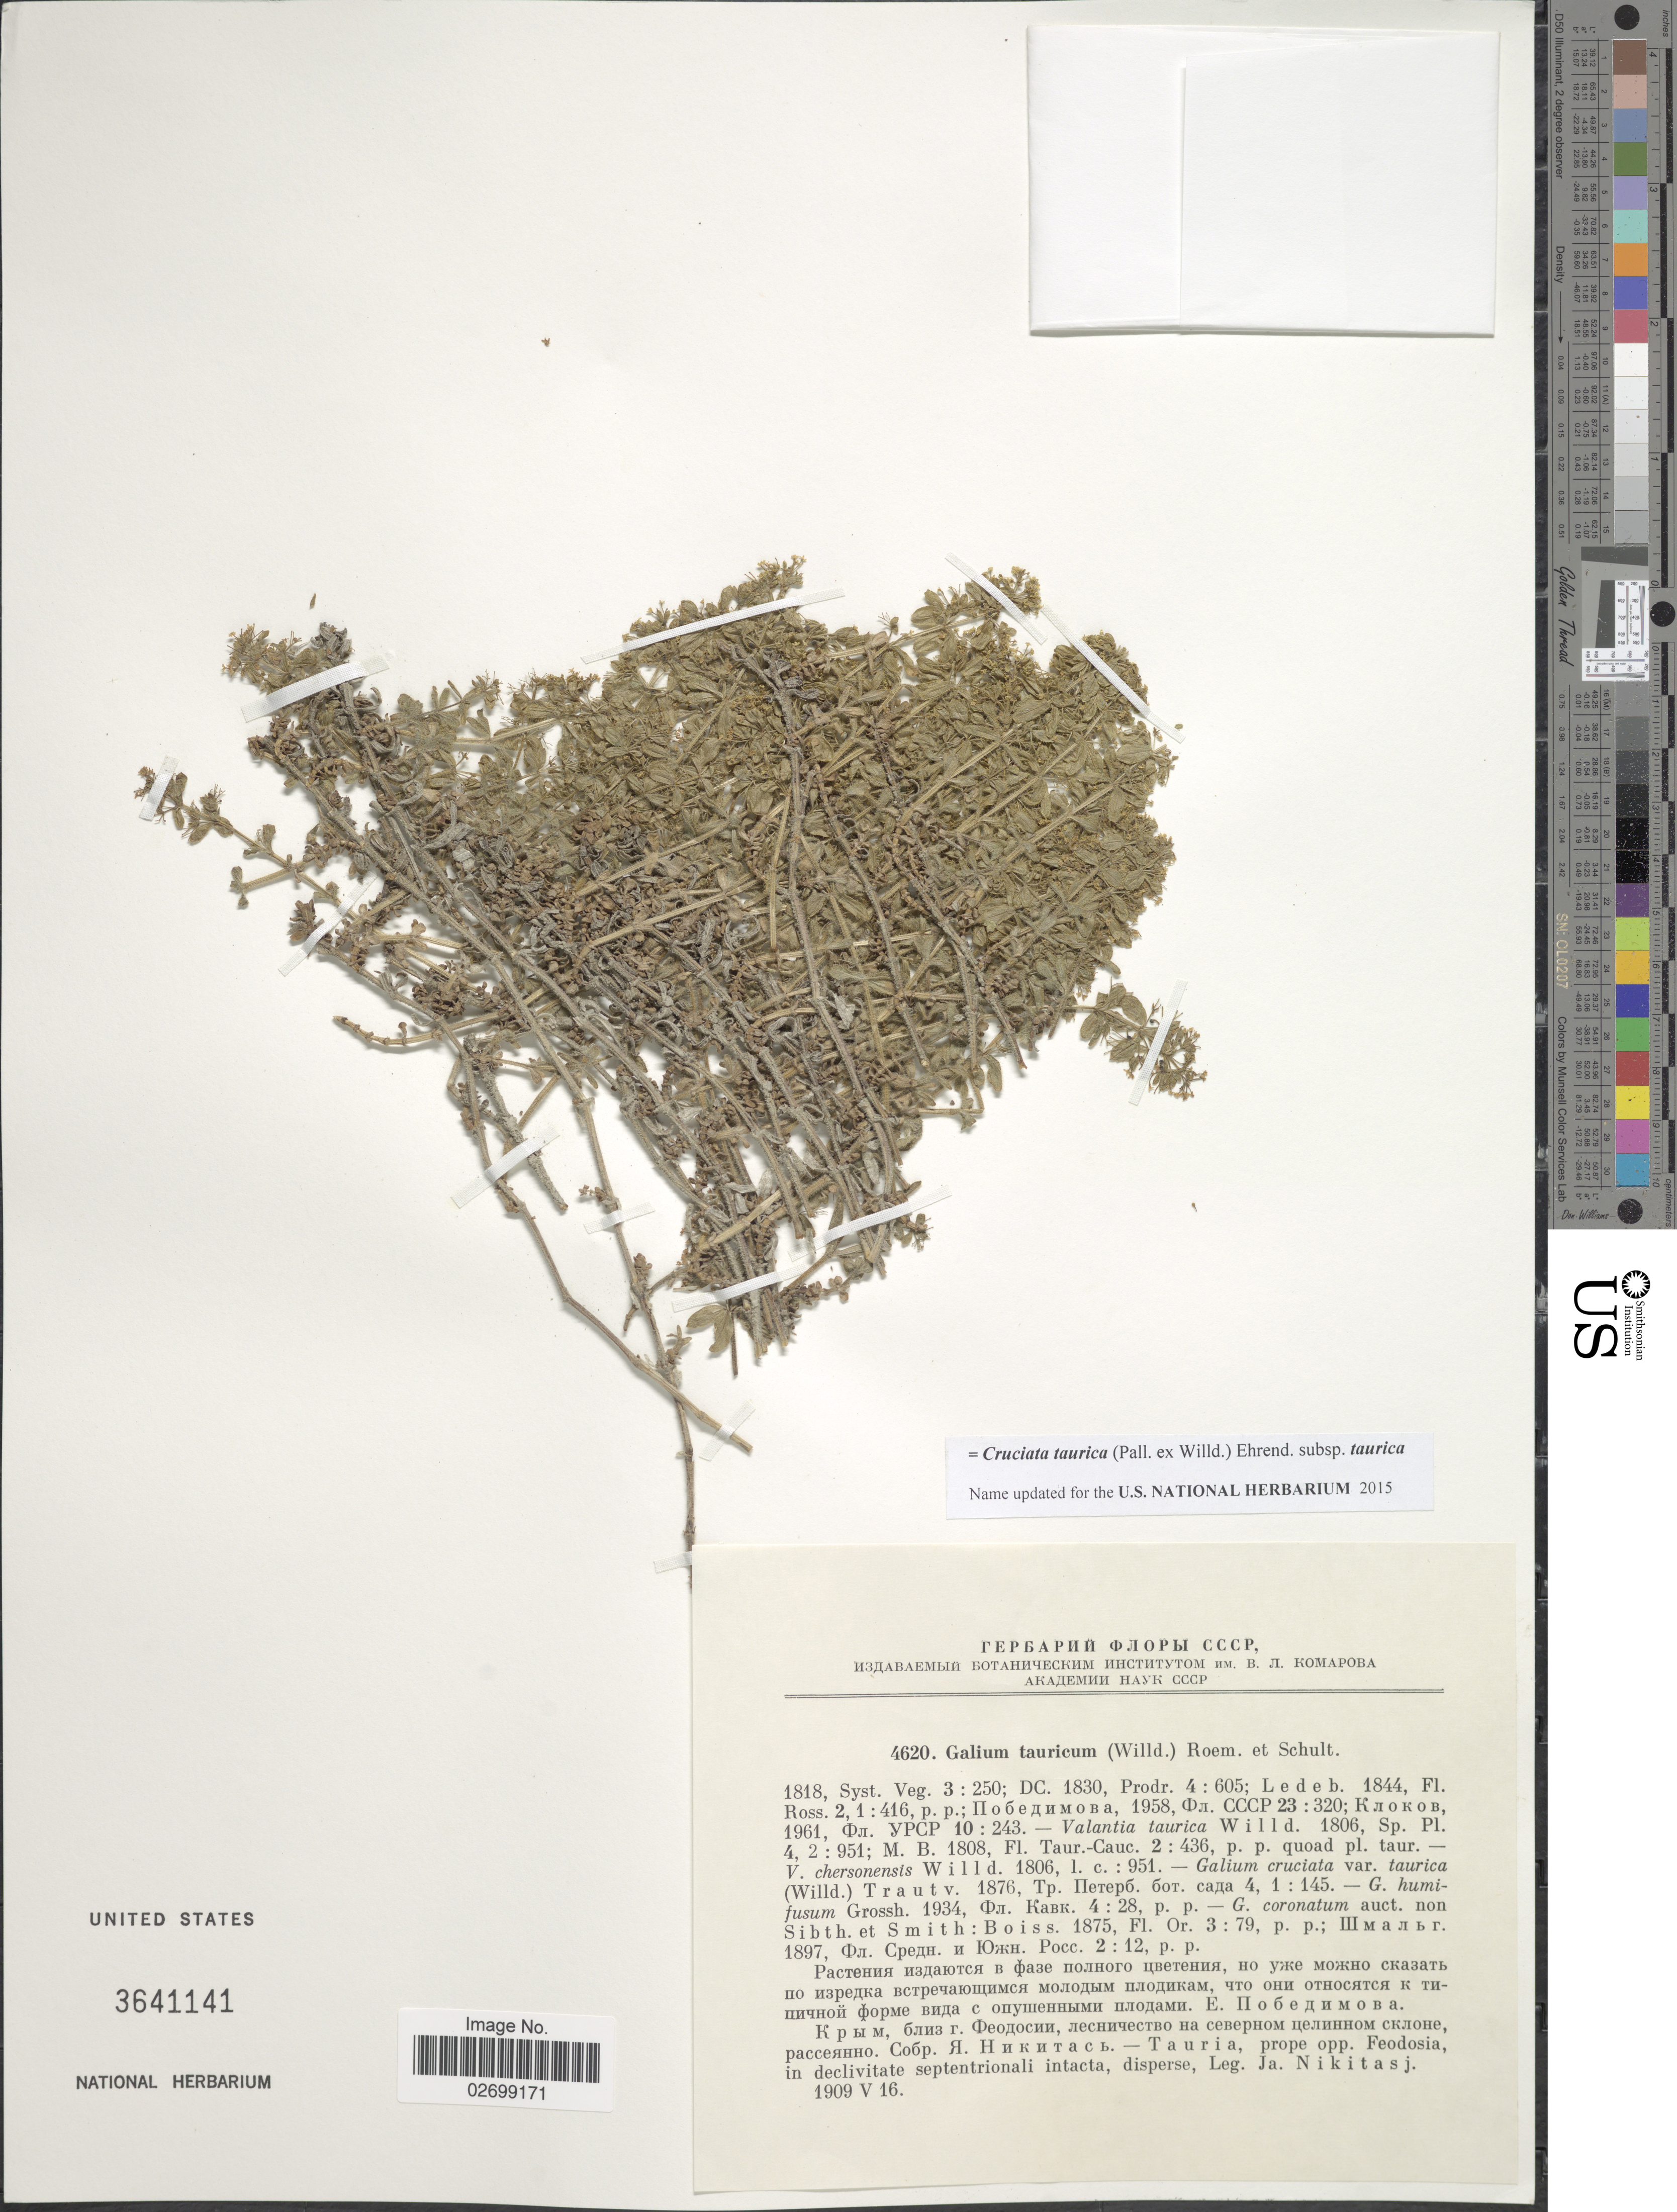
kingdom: Plantae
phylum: Tracheophyta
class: Magnoliopsida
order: Gentianales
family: Rubiaceae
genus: Cruciata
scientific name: Cruciata taurica subsp. taurica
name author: (Pall. ex Willd.) Ehrend.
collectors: J. Nikitasj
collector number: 4620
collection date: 1909-05-16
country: Greece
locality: Tauria, prope opp. Feodosia, in declivitate septentrionali intacta, disperse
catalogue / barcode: US 3641141